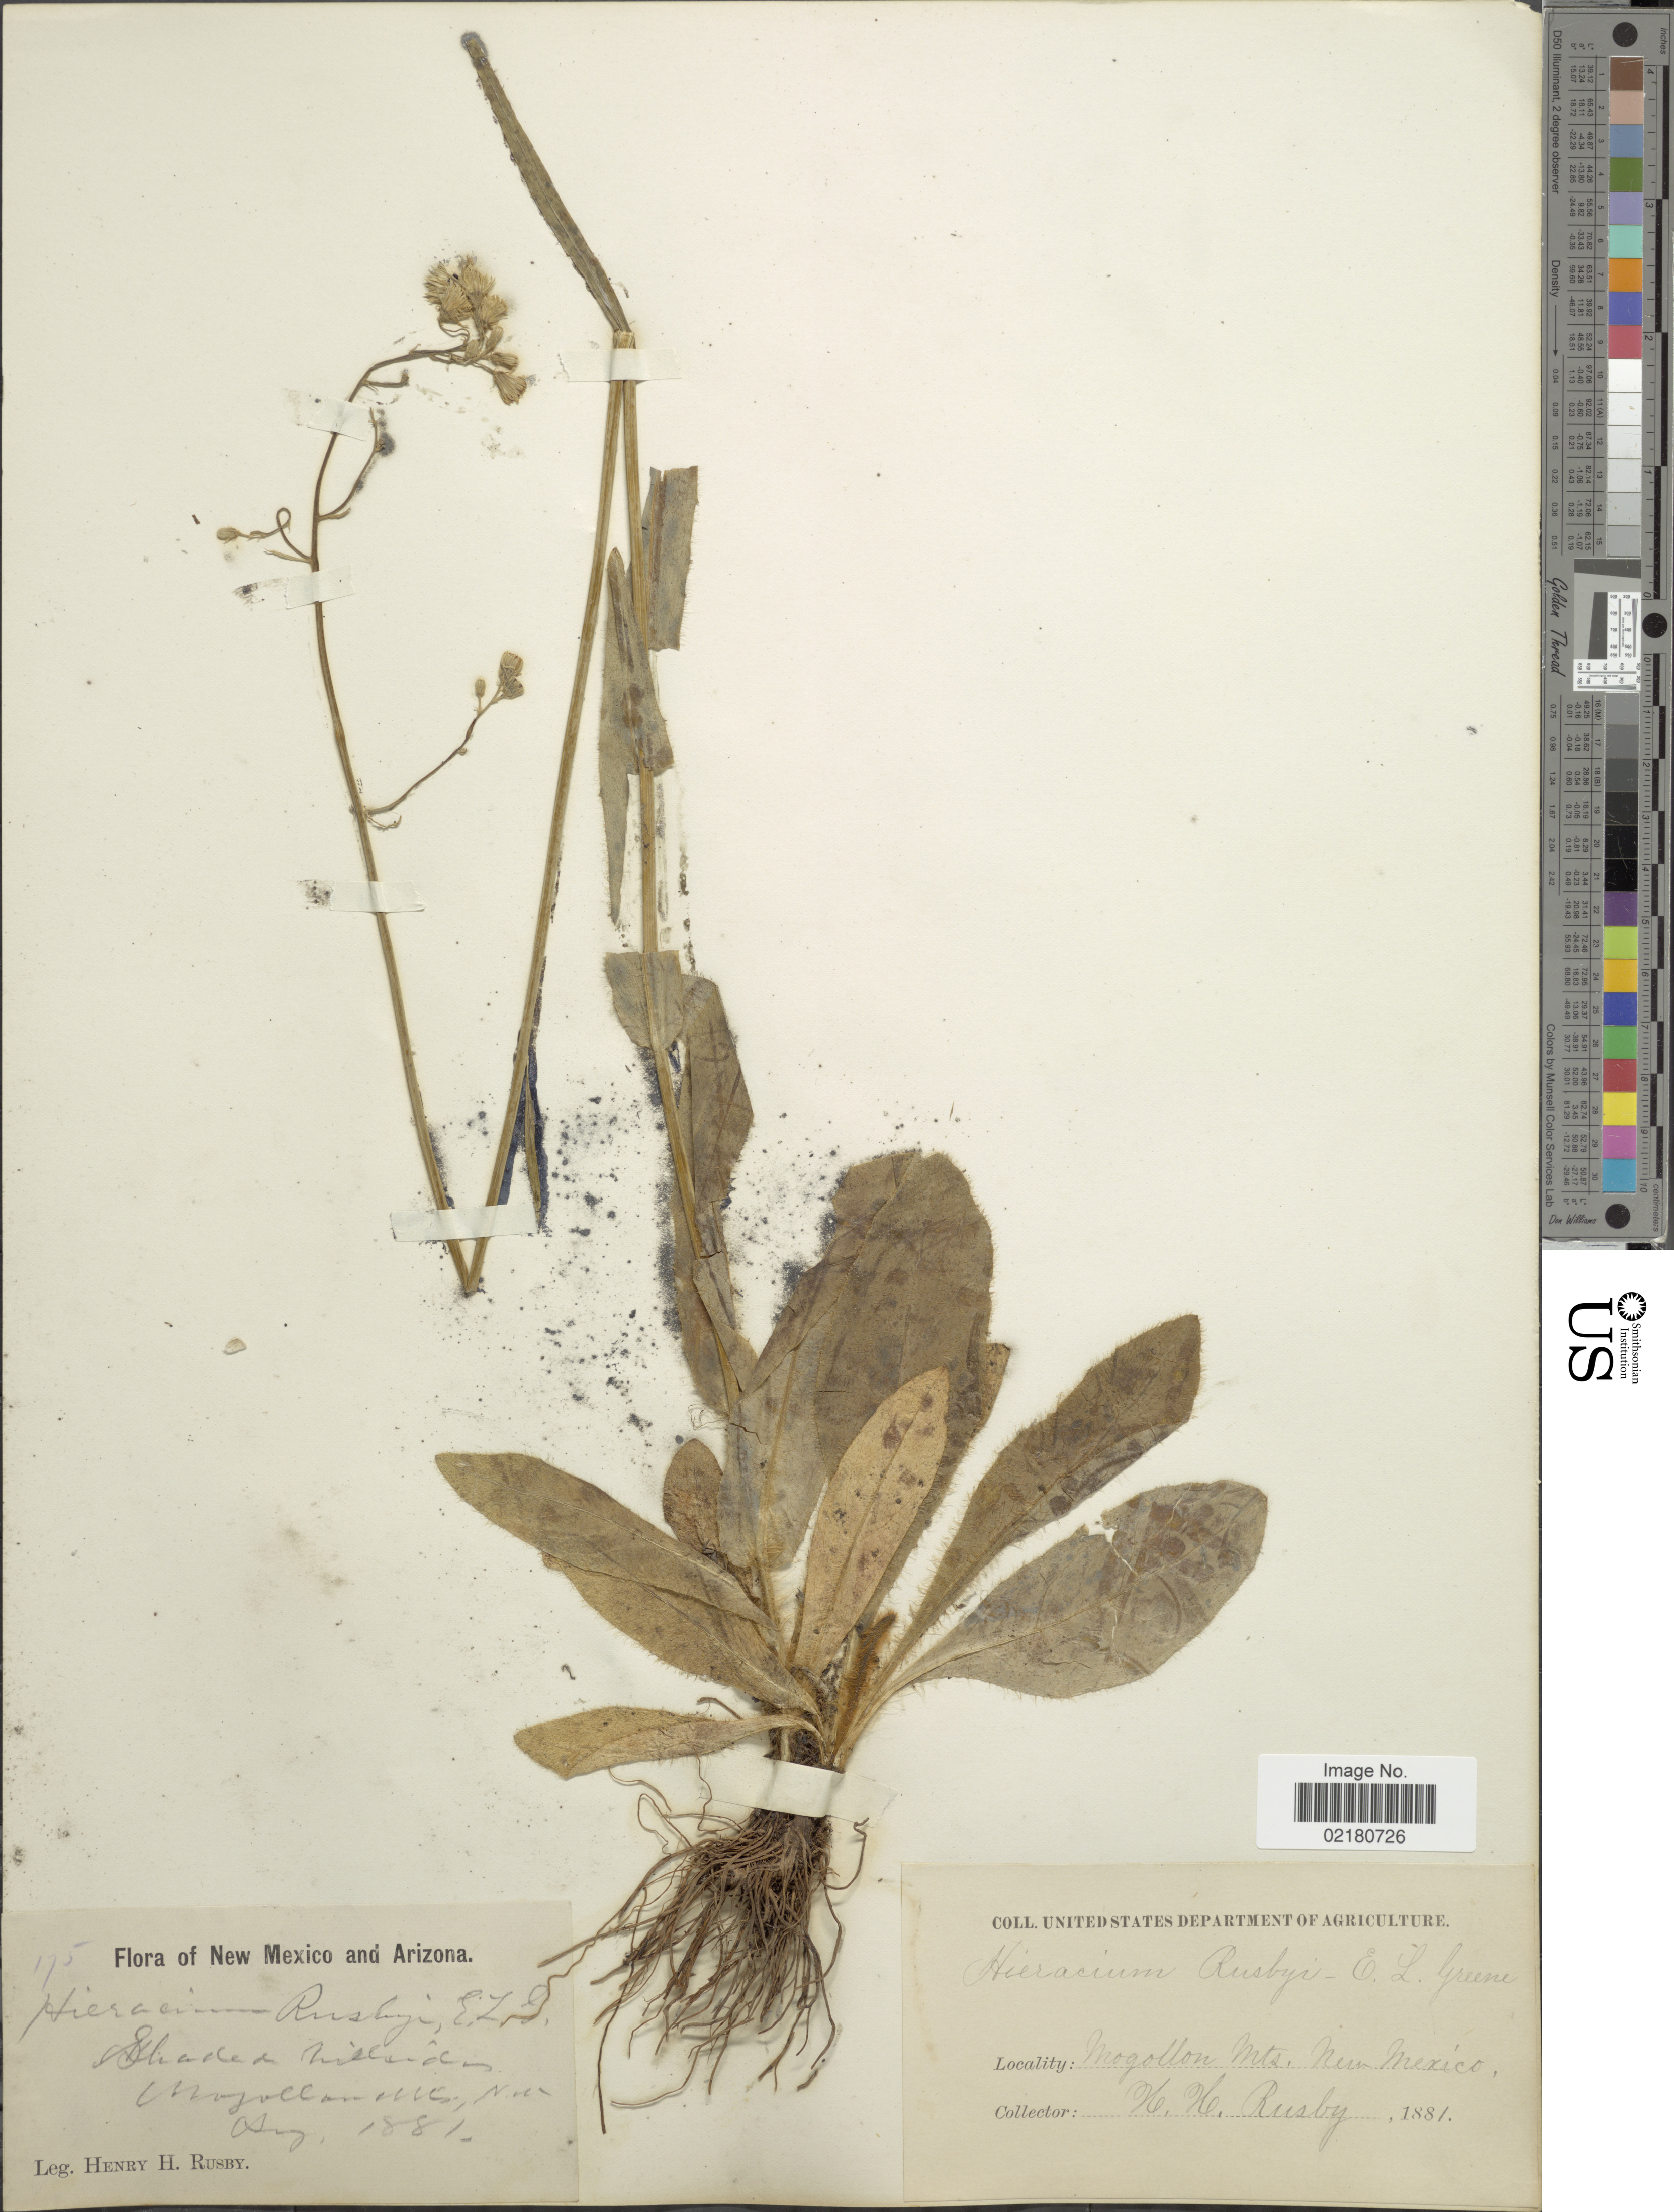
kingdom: Plantae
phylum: Tracheophyta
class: Magnoliopsida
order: Asterales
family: Asteraceae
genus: Hieracium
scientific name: Hieracium abscissum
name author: Less.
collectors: H. H. Rusby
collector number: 45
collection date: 1881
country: United States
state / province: New Mexico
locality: Shaded hillsides, Mogollon Mts., N.M.